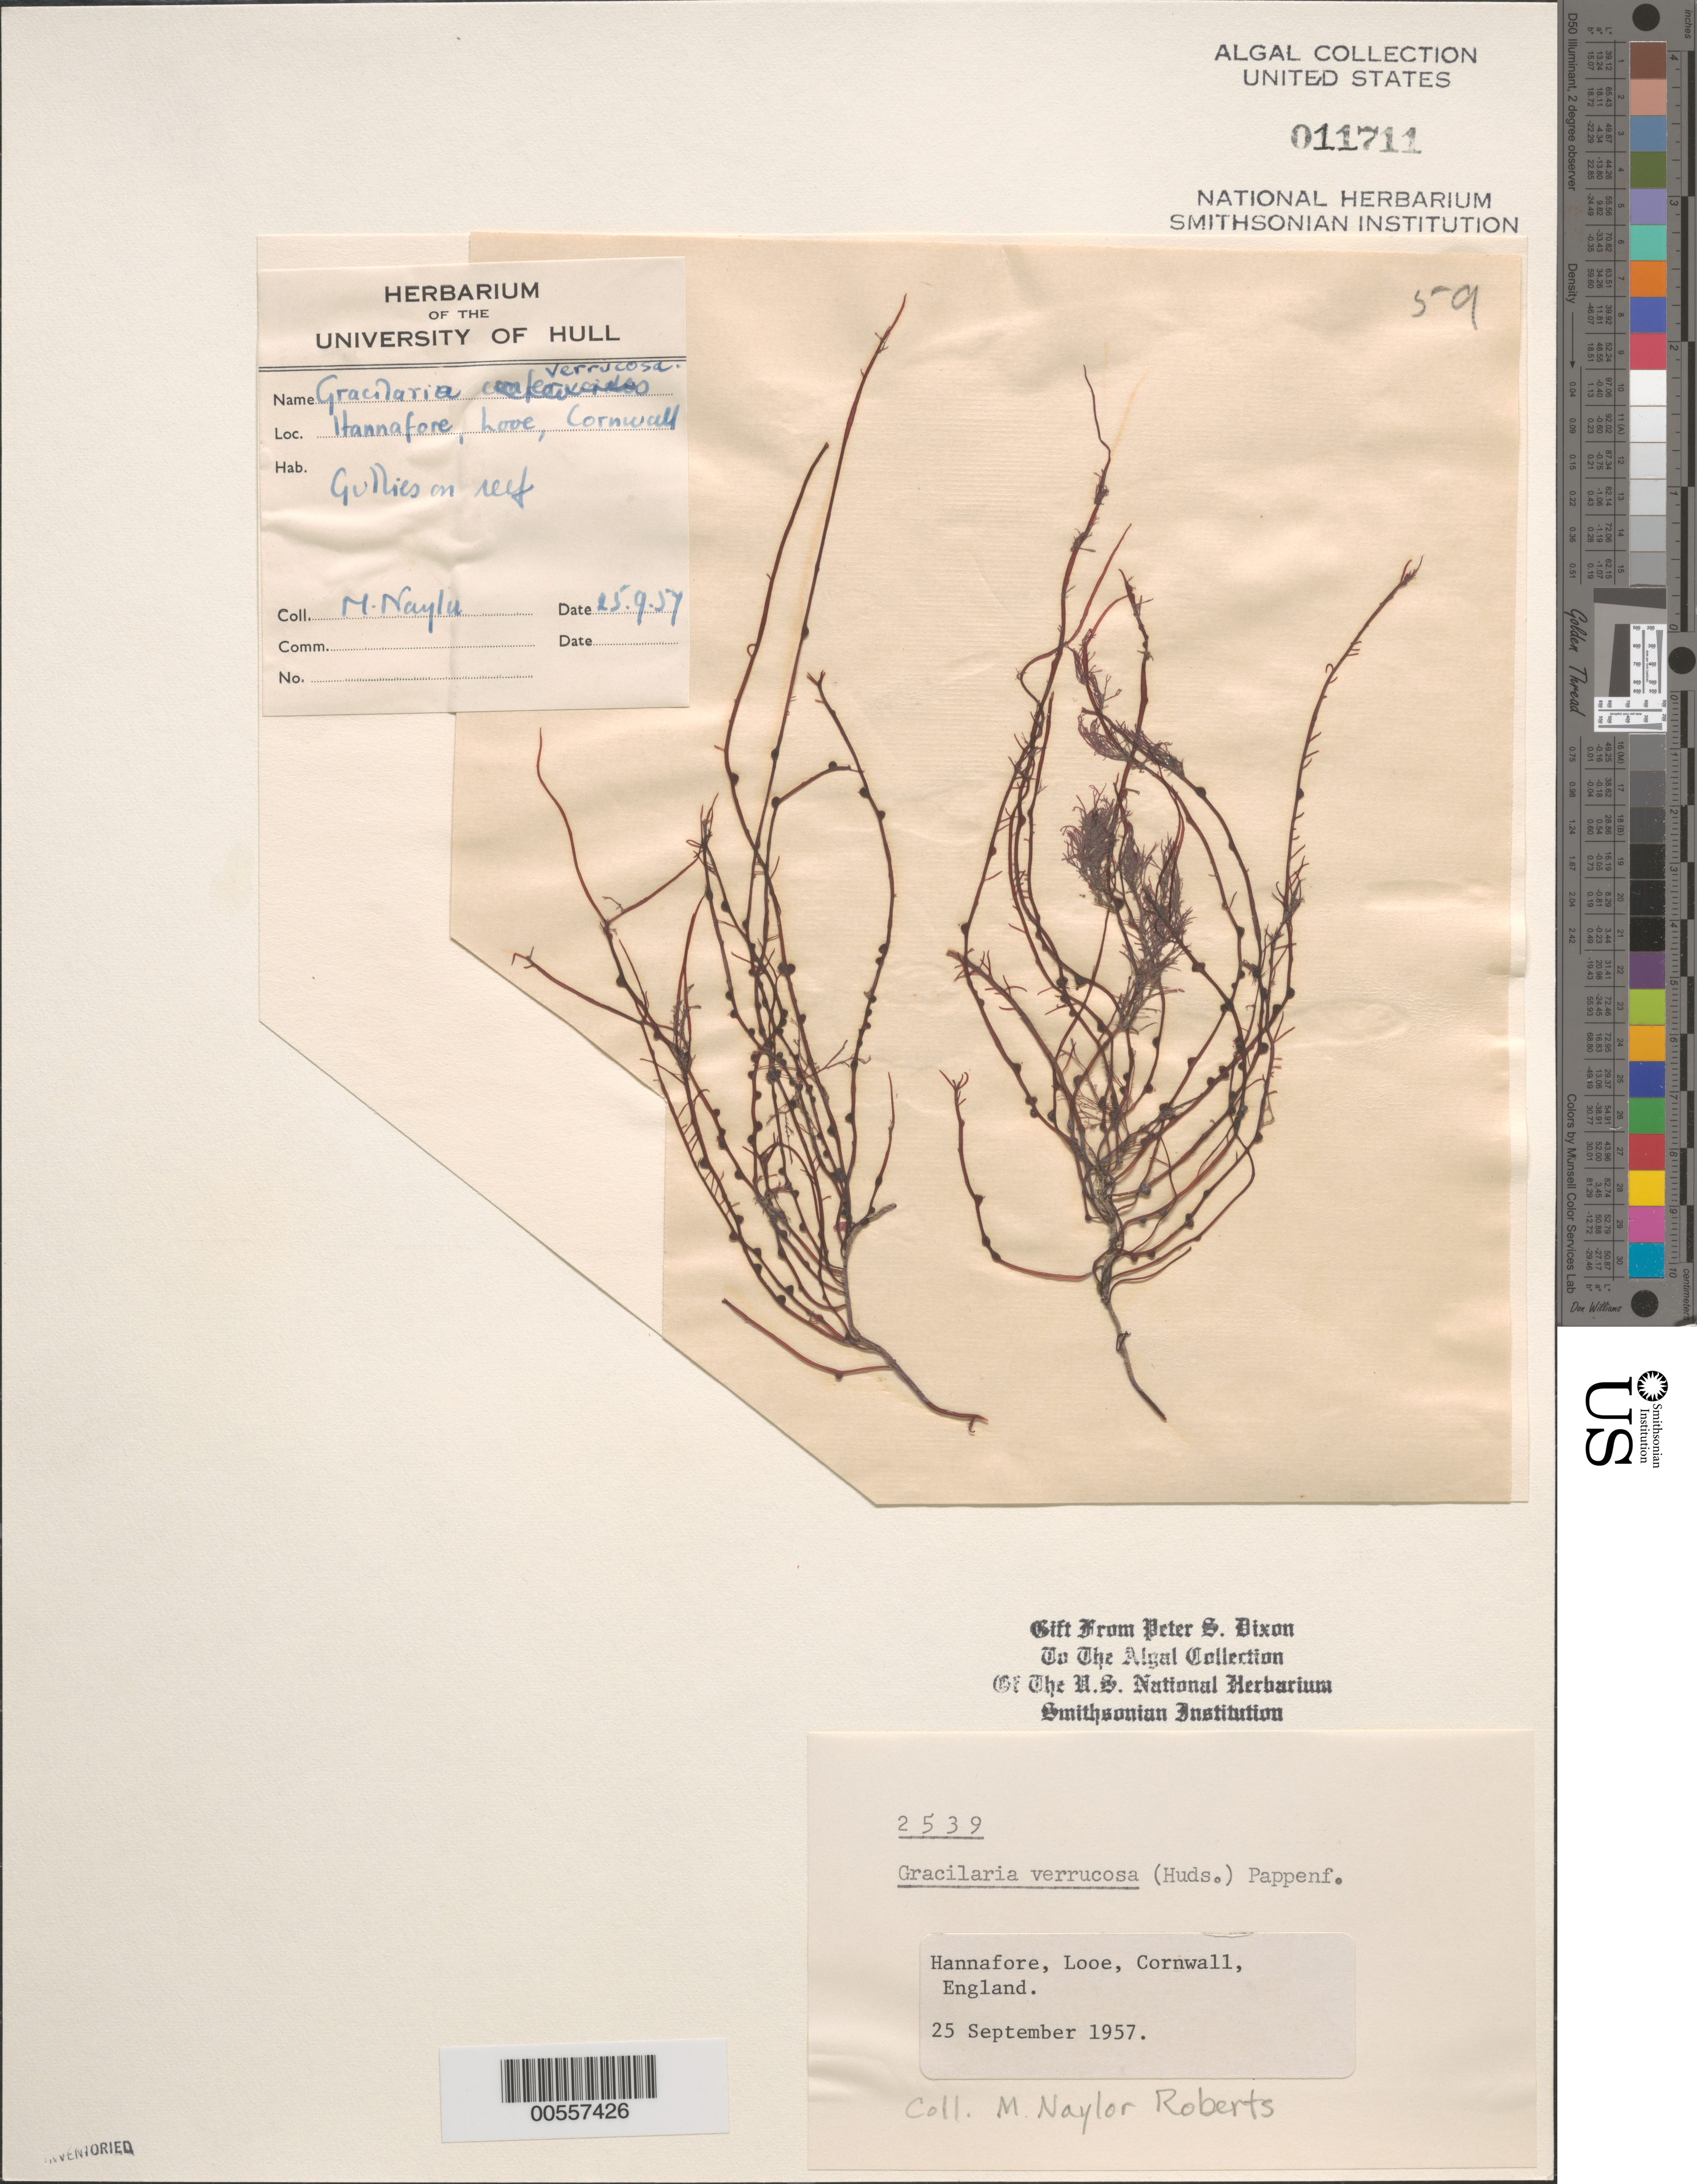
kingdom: Plantae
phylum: Rhodophyta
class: Florideophyceae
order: Gracilariales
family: Gracilariaceae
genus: Gracilariopsis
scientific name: Gracilariopsis longissima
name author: (S.G. Gmel.) Steentoft et al.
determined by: Algae name updating Project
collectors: M. Roberts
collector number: PSD 2539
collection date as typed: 25 Sep 1957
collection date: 1957-09-25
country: United Kingdom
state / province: England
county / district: Cornwall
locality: Hannafore, Looe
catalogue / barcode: US 11711